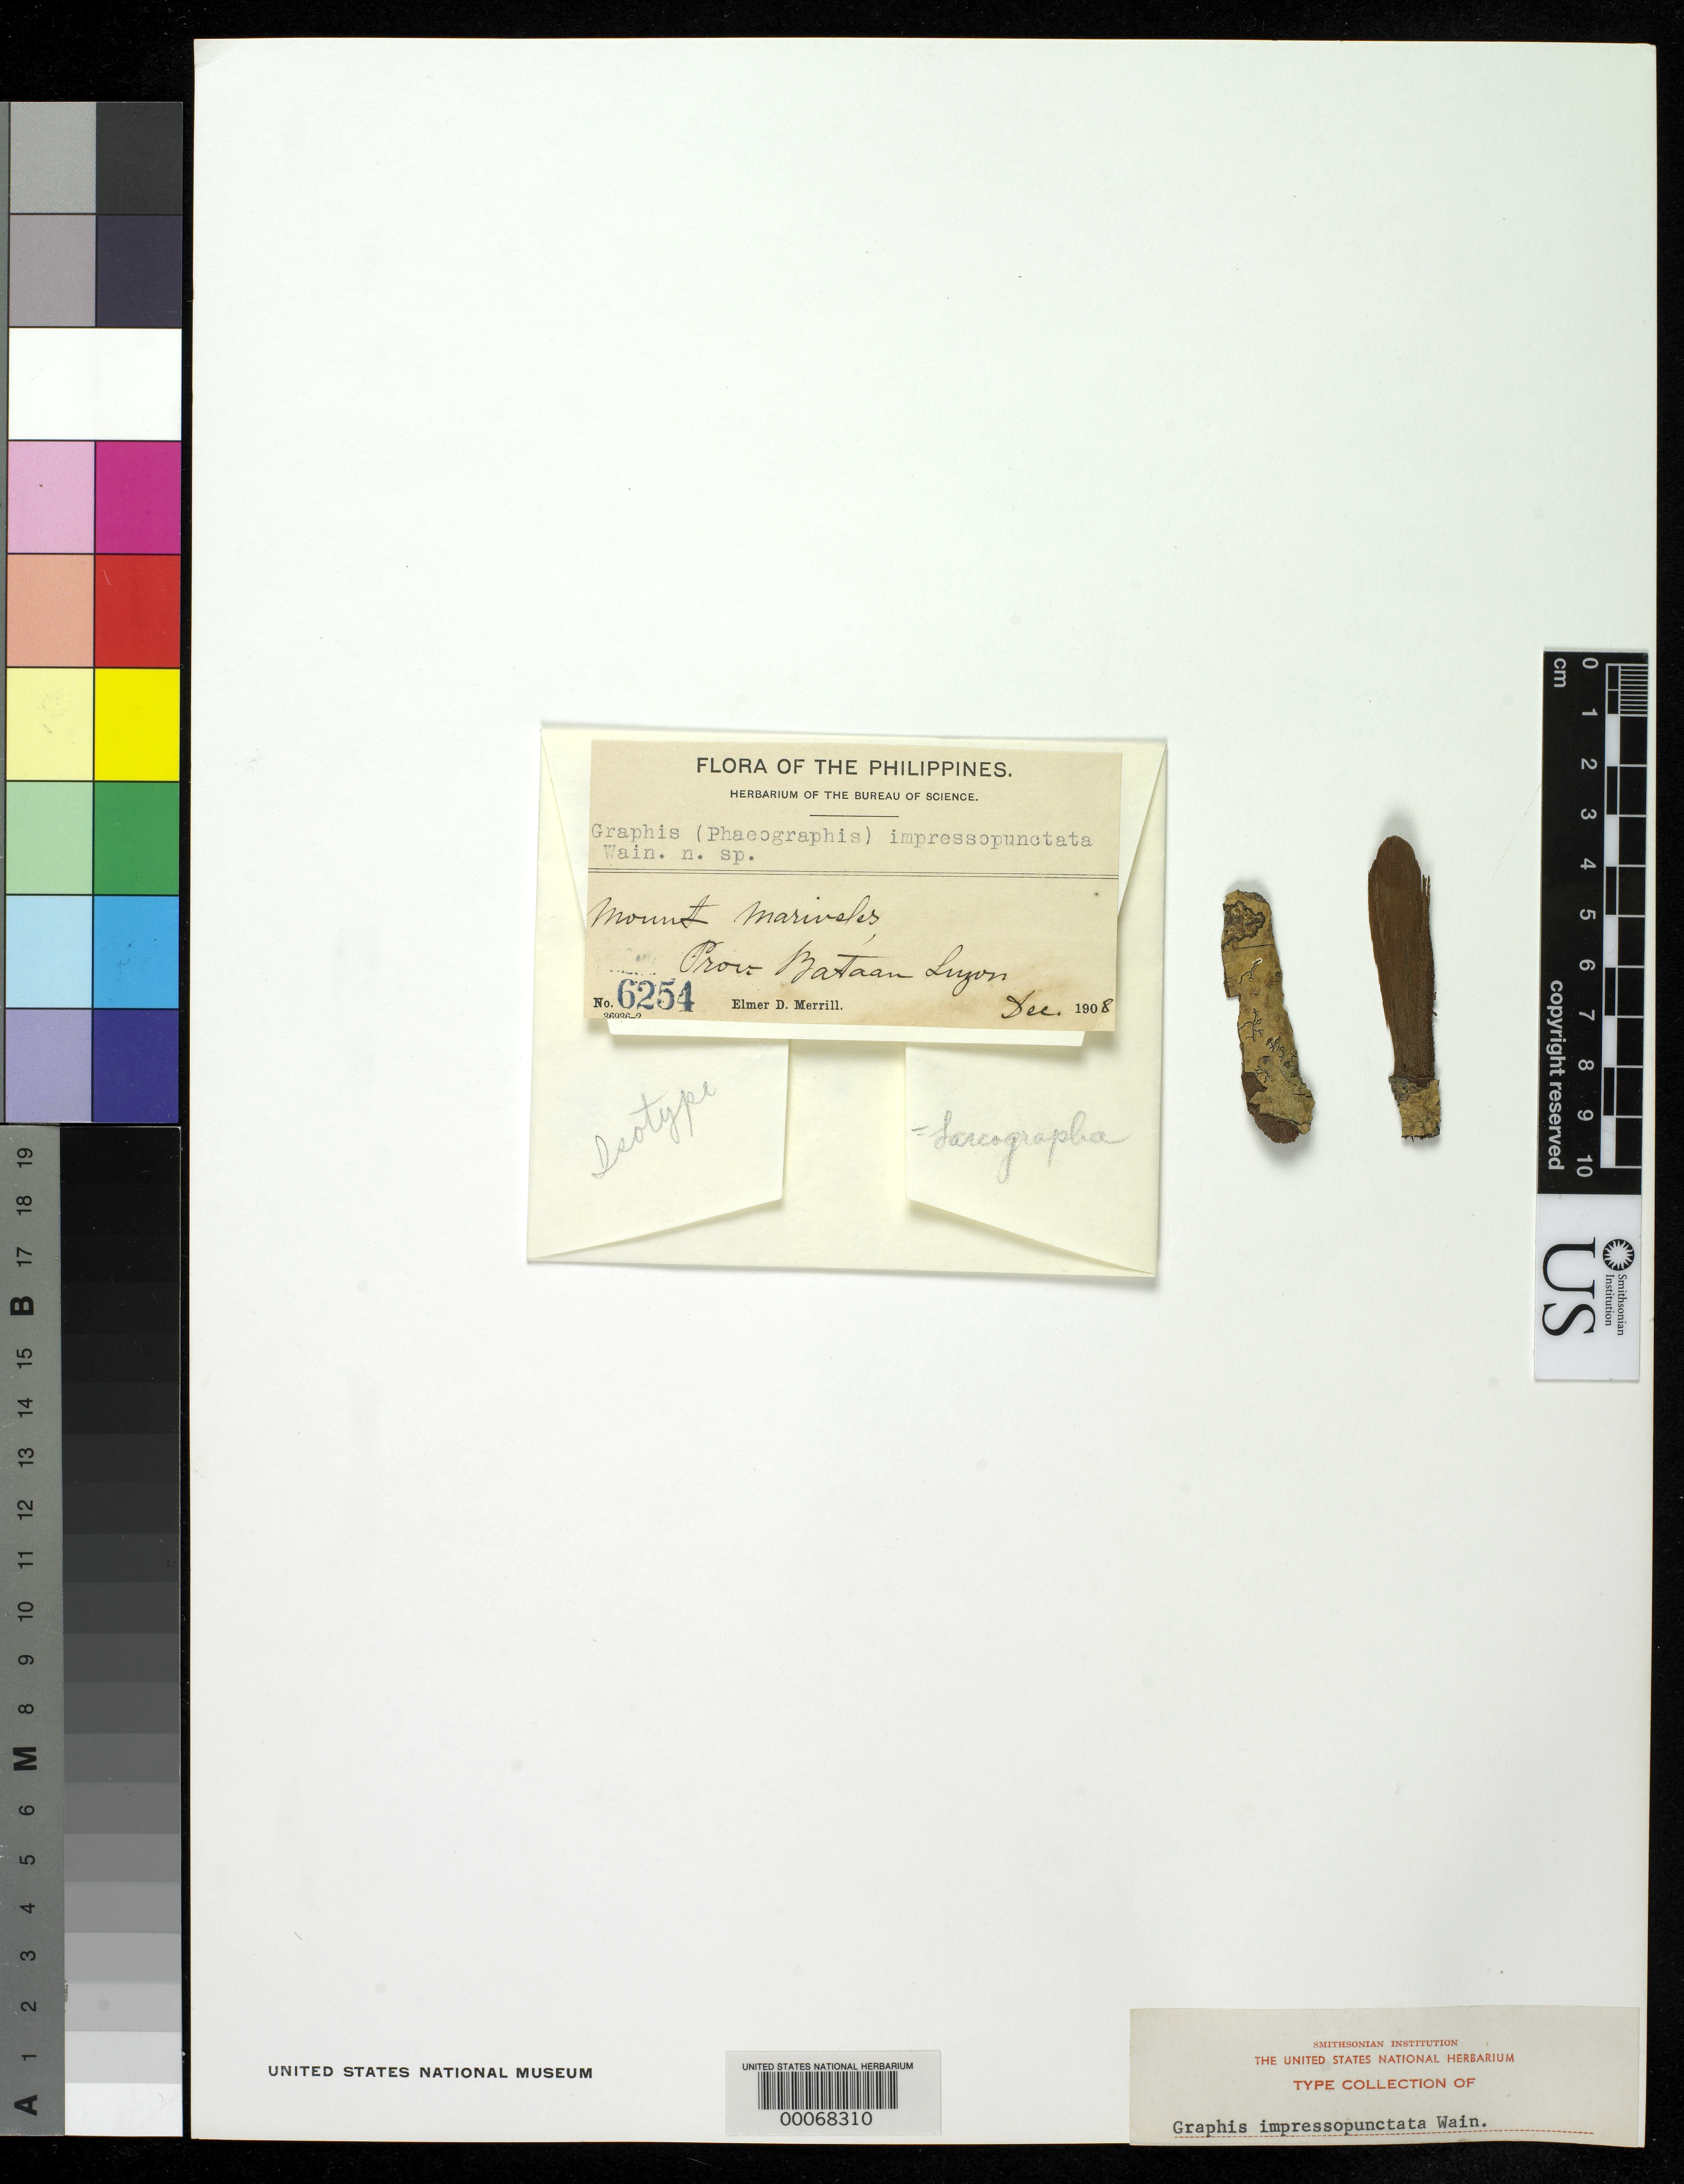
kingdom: Fungi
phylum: Ascomycota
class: Lecanoromycetes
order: Ostropales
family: Graphidaceae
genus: Graphis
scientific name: Graphis impressopunctata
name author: Vain.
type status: Isotype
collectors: E. D. Merrill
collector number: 6254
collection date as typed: Dec 1908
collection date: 1908-12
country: Philippines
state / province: Central Luzon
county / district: Bataan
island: Luzon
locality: Mt. Mariveles.